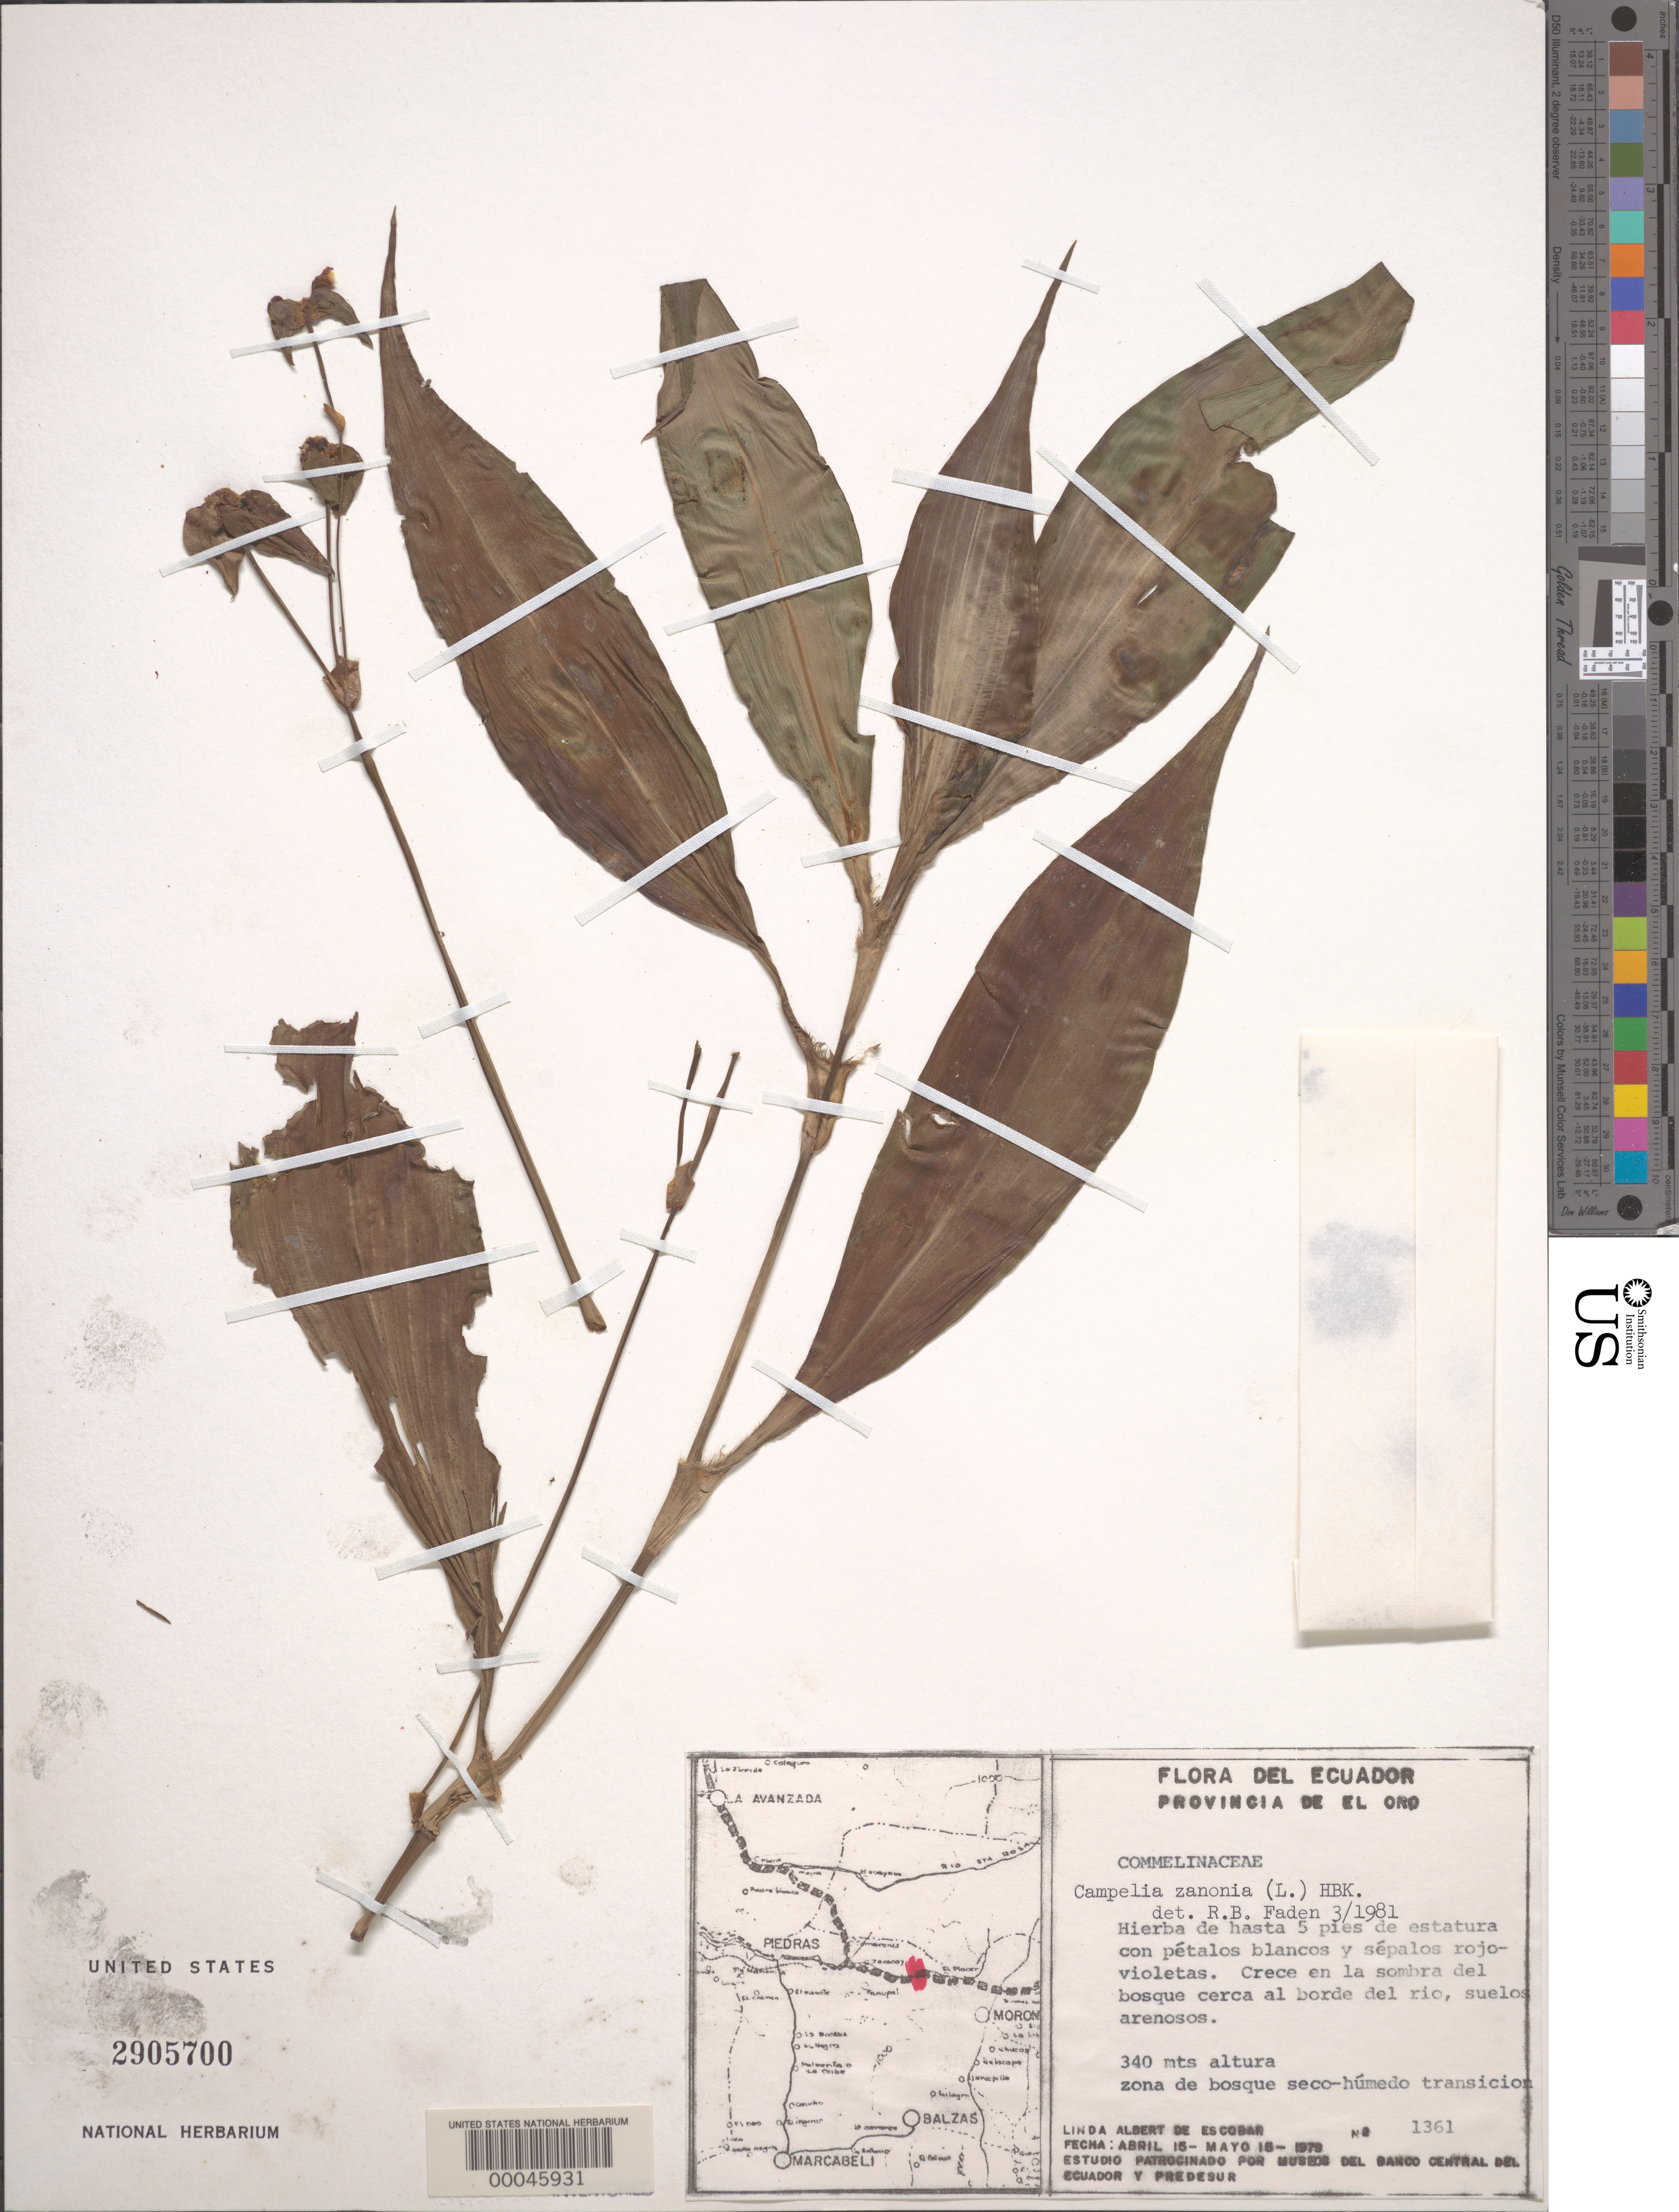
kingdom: Plantae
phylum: Tracheophyta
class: Liliopsida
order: Commelinales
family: Commelinaceae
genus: Tradescantia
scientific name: Tradescantia zanonia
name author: (L.) Sw.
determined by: Faden, Robert B., (US), Smithsonian Institution - National Museum of Natural History (UNITED STATES)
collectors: L. K. de Escobar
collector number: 1361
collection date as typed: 15 Apr 1979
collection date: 1979-04-15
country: Ecuador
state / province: El Oro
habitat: Transition forest, sandy riverbank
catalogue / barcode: US 2905700